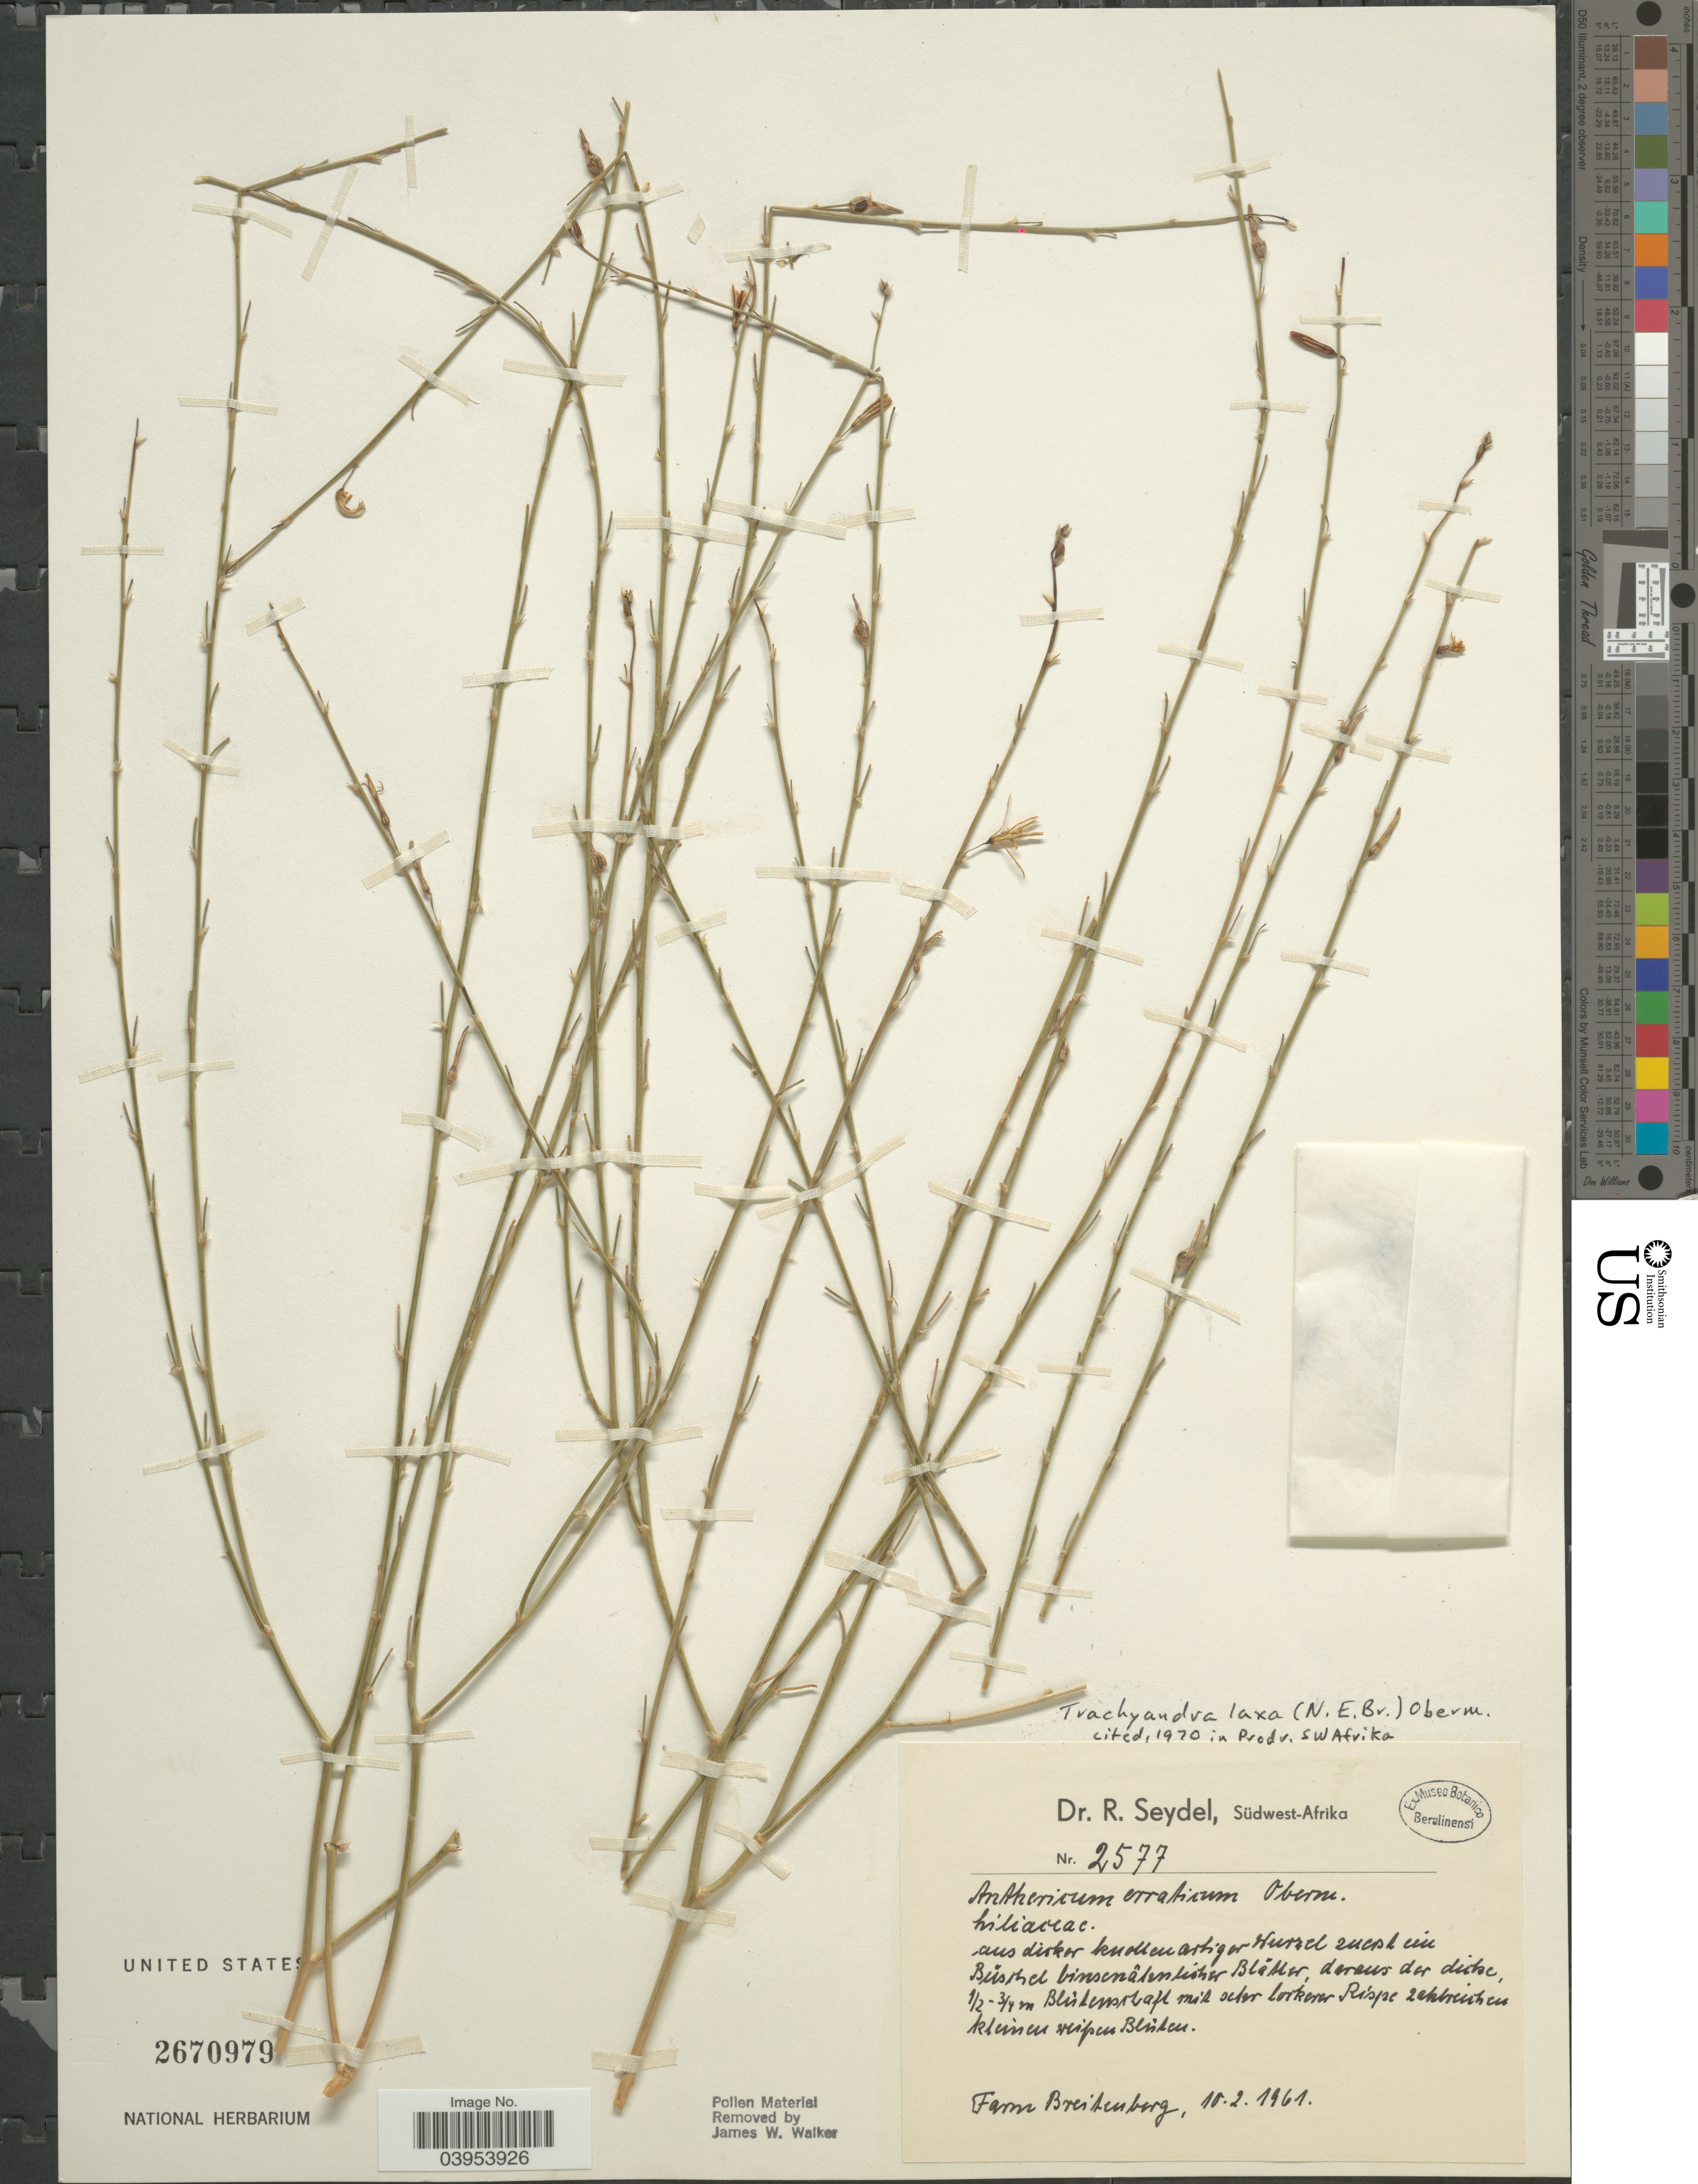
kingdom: Plantae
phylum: Tracheophyta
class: Liliopsida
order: Asparagales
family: Asphodelaceae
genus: Trachyandra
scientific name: Trachyandra laxa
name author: (N.E. Br.) Oberm.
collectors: R. Seydel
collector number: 2577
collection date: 1961-02-10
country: Namibia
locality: Südwest-Afrika. Farm Breitenberg.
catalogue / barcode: US 2670979